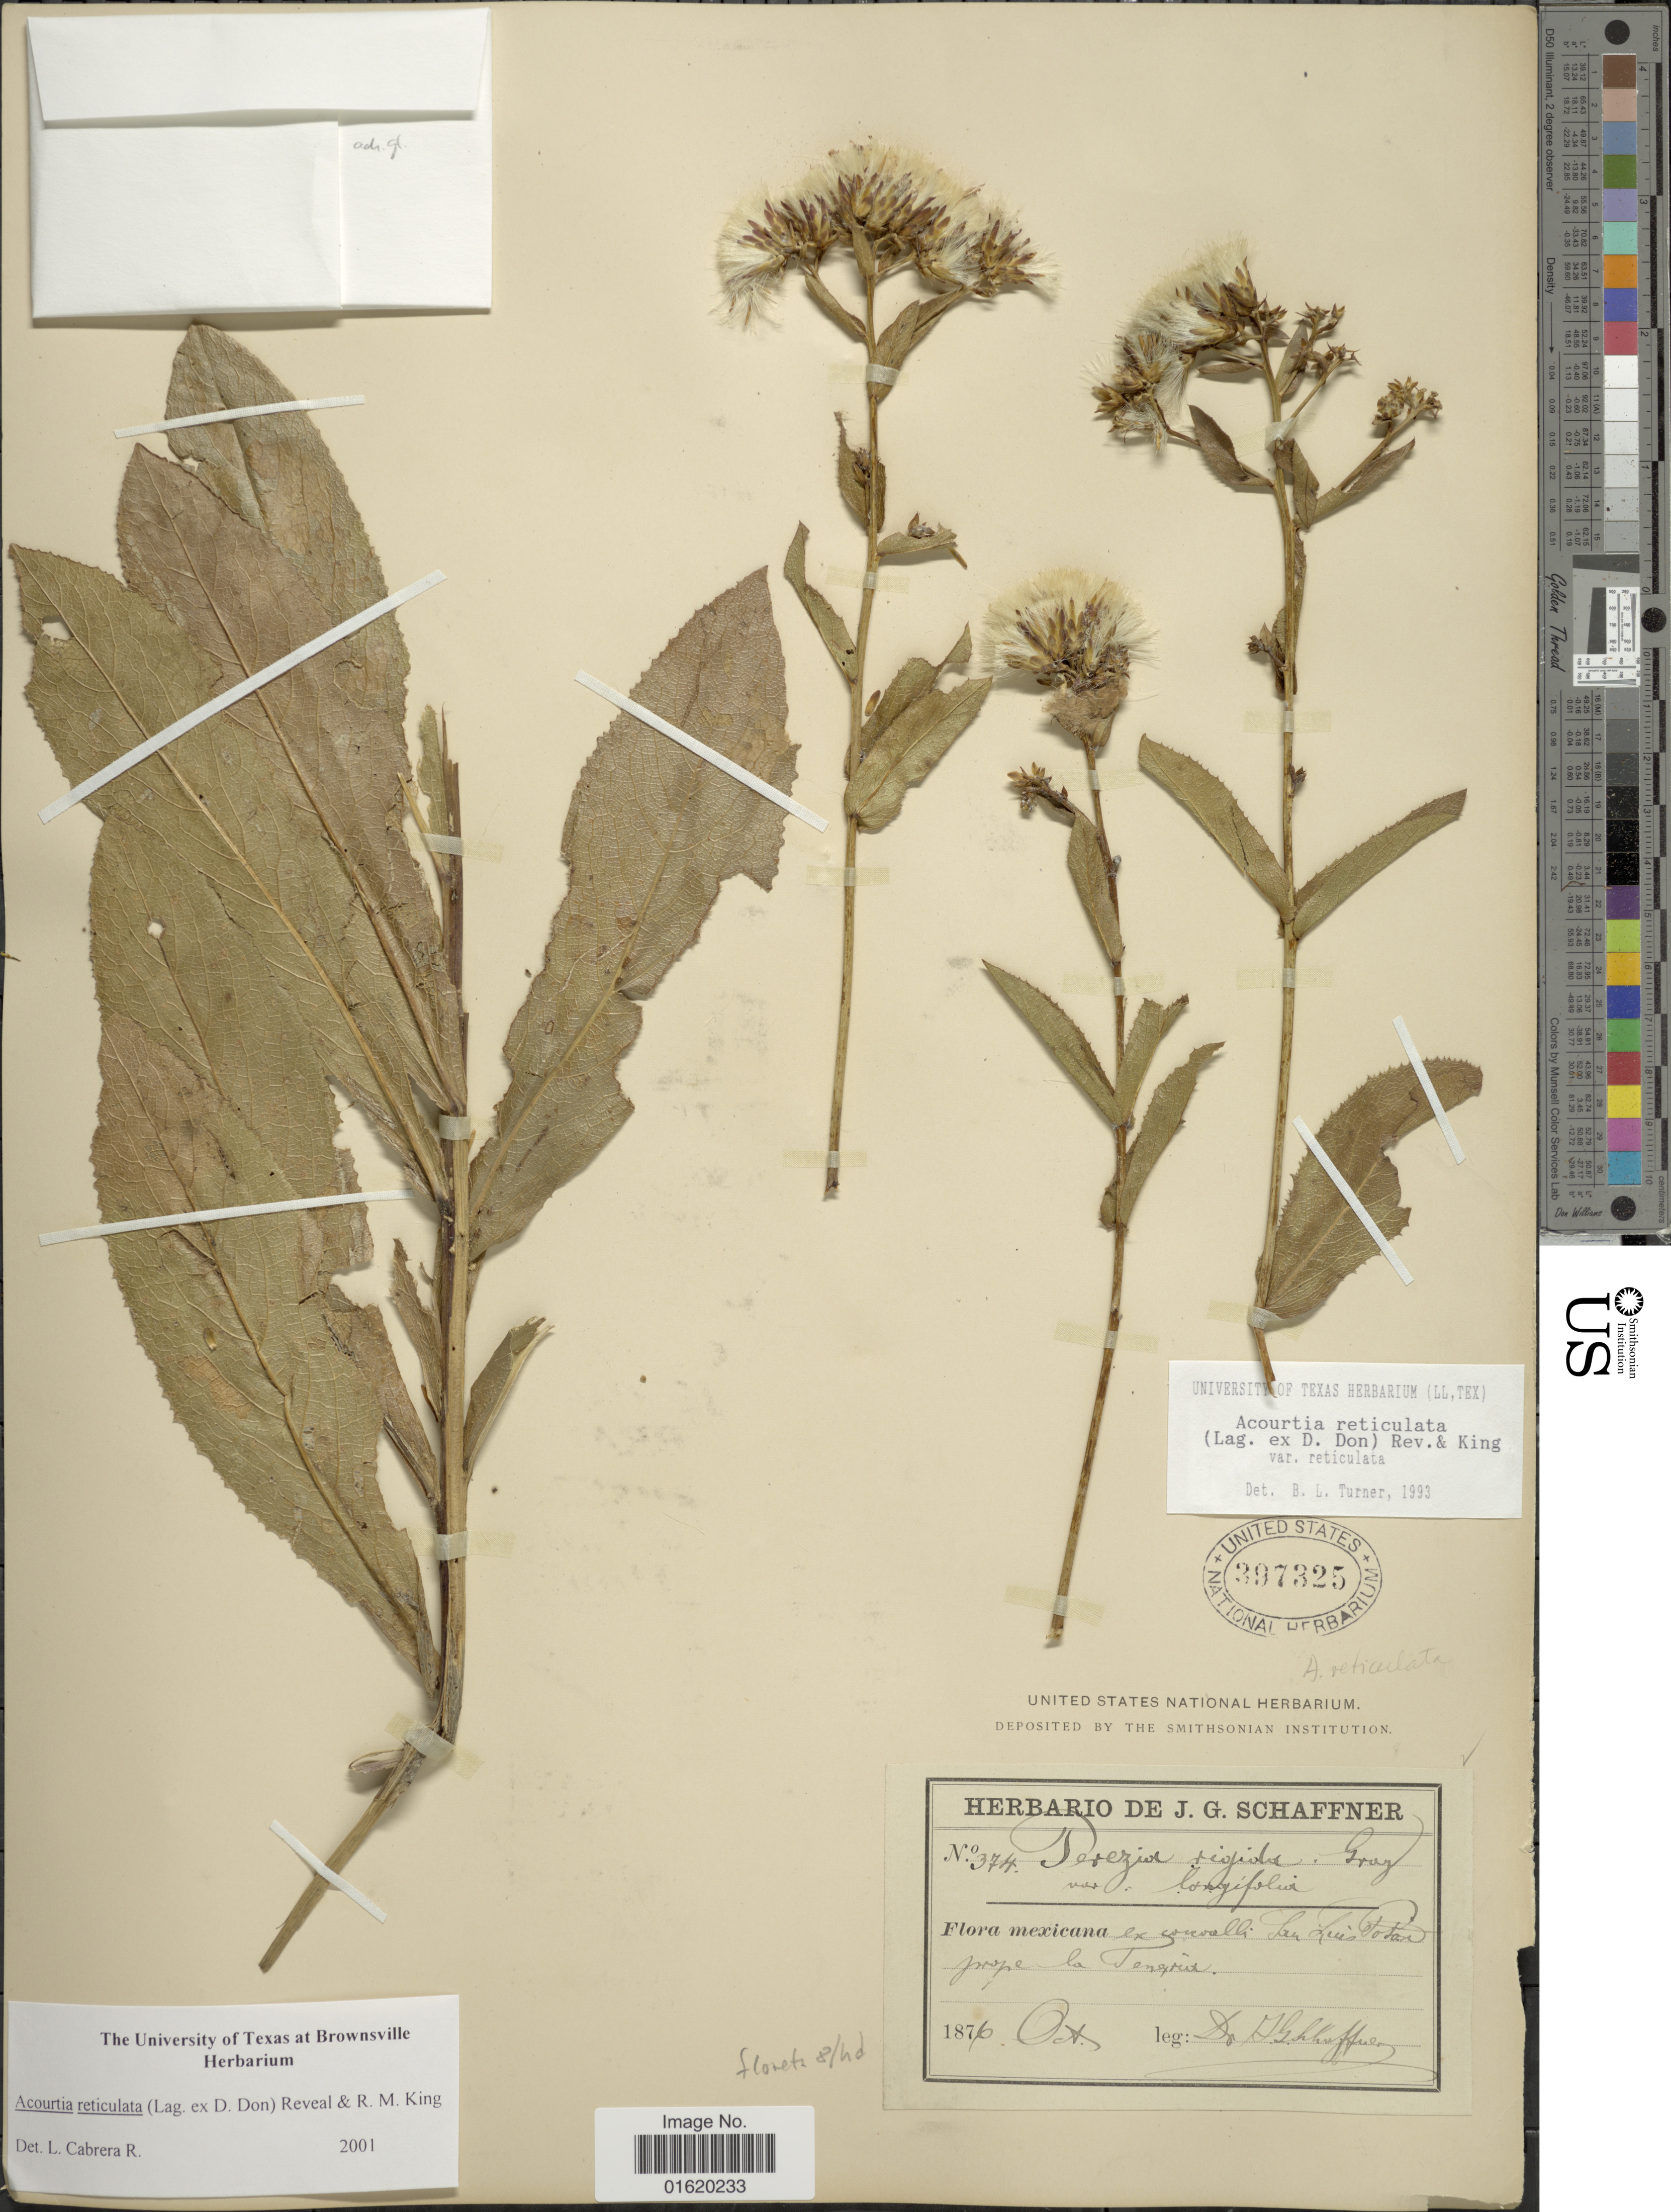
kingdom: Plantae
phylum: Tracheophyta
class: Magnoliopsida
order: Asterales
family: Asteraceae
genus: Acourtia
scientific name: Acourtia reticulata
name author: (Lag. ex D. Don) Reveal & R.M. King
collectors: -. Schaffner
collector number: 374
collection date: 1876-10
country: Mexico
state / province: San Luis Potosí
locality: Prope la Tenexia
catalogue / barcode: US 397325